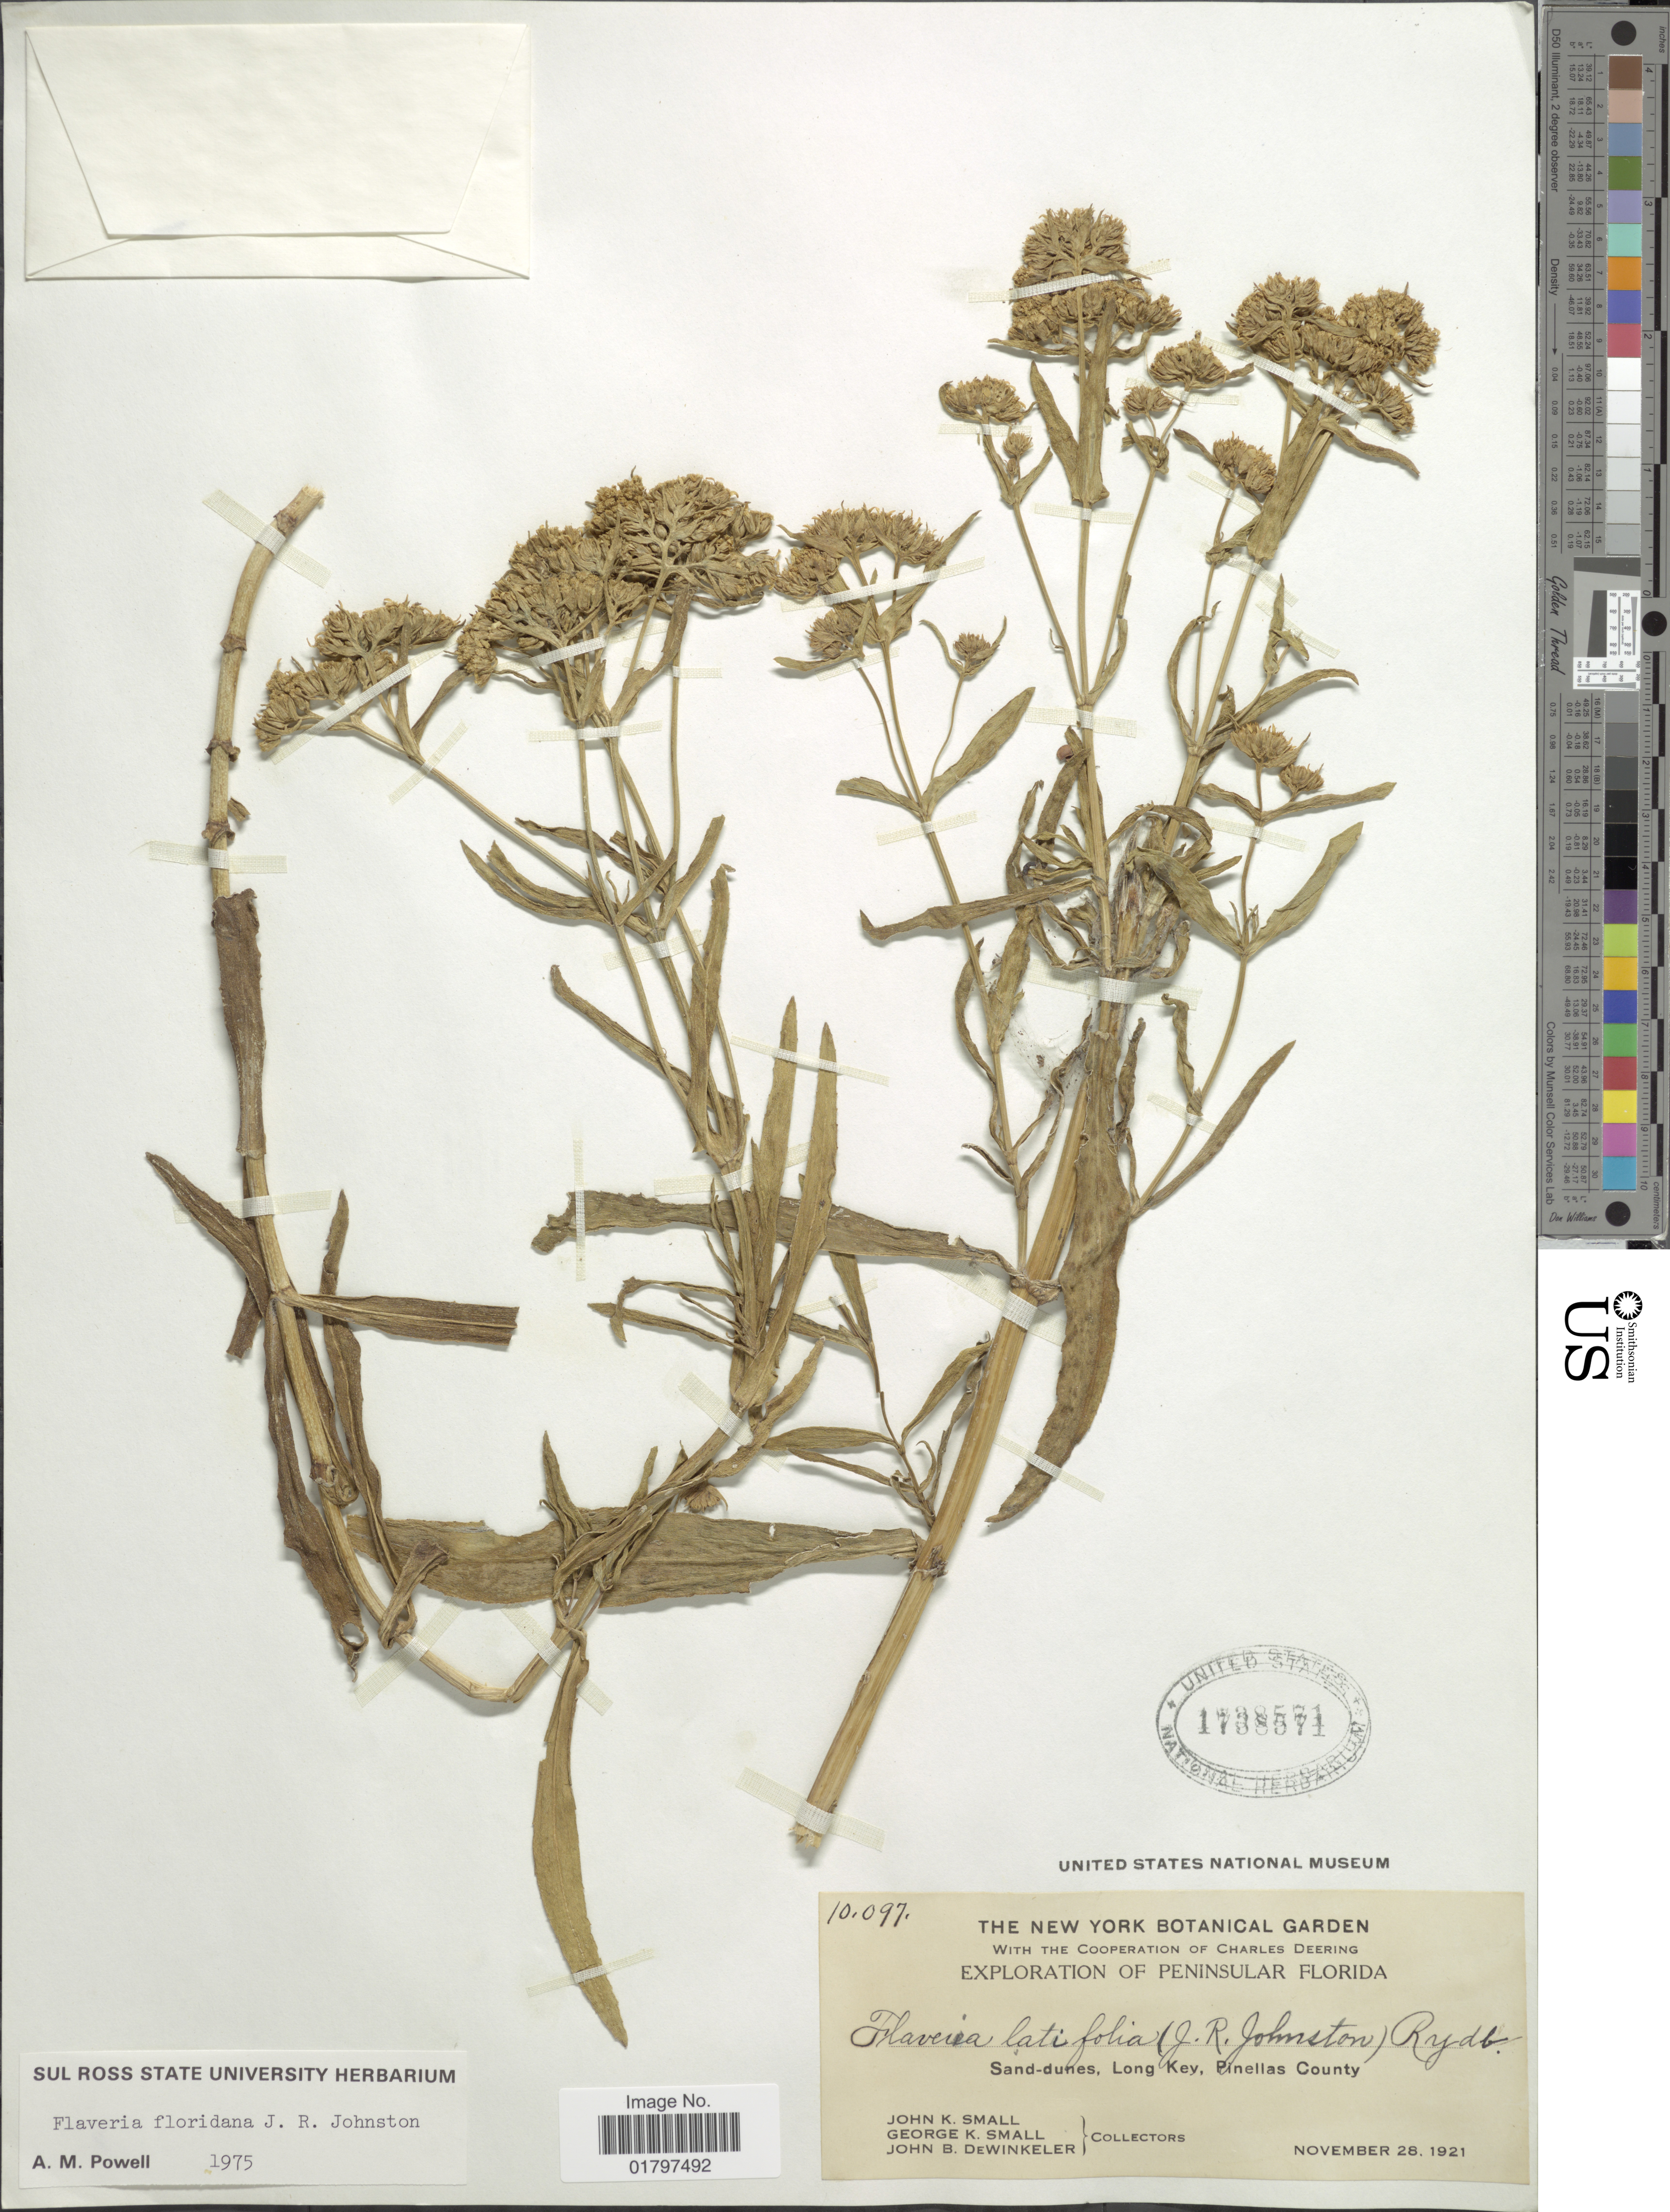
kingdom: Plantae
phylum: Tracheophyta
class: Magnoliopsida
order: Asterales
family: Asteraceae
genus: Flaveria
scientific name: Flaveria floridana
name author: J.R. Johnst.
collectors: J. K. Small, G. K. Small & J. B. Dewinkeler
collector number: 10097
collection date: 1921-11-28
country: United States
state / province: Florida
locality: Peninsular Florida. Sand-dunes, Long Key, Pinellas County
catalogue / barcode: US 1738571